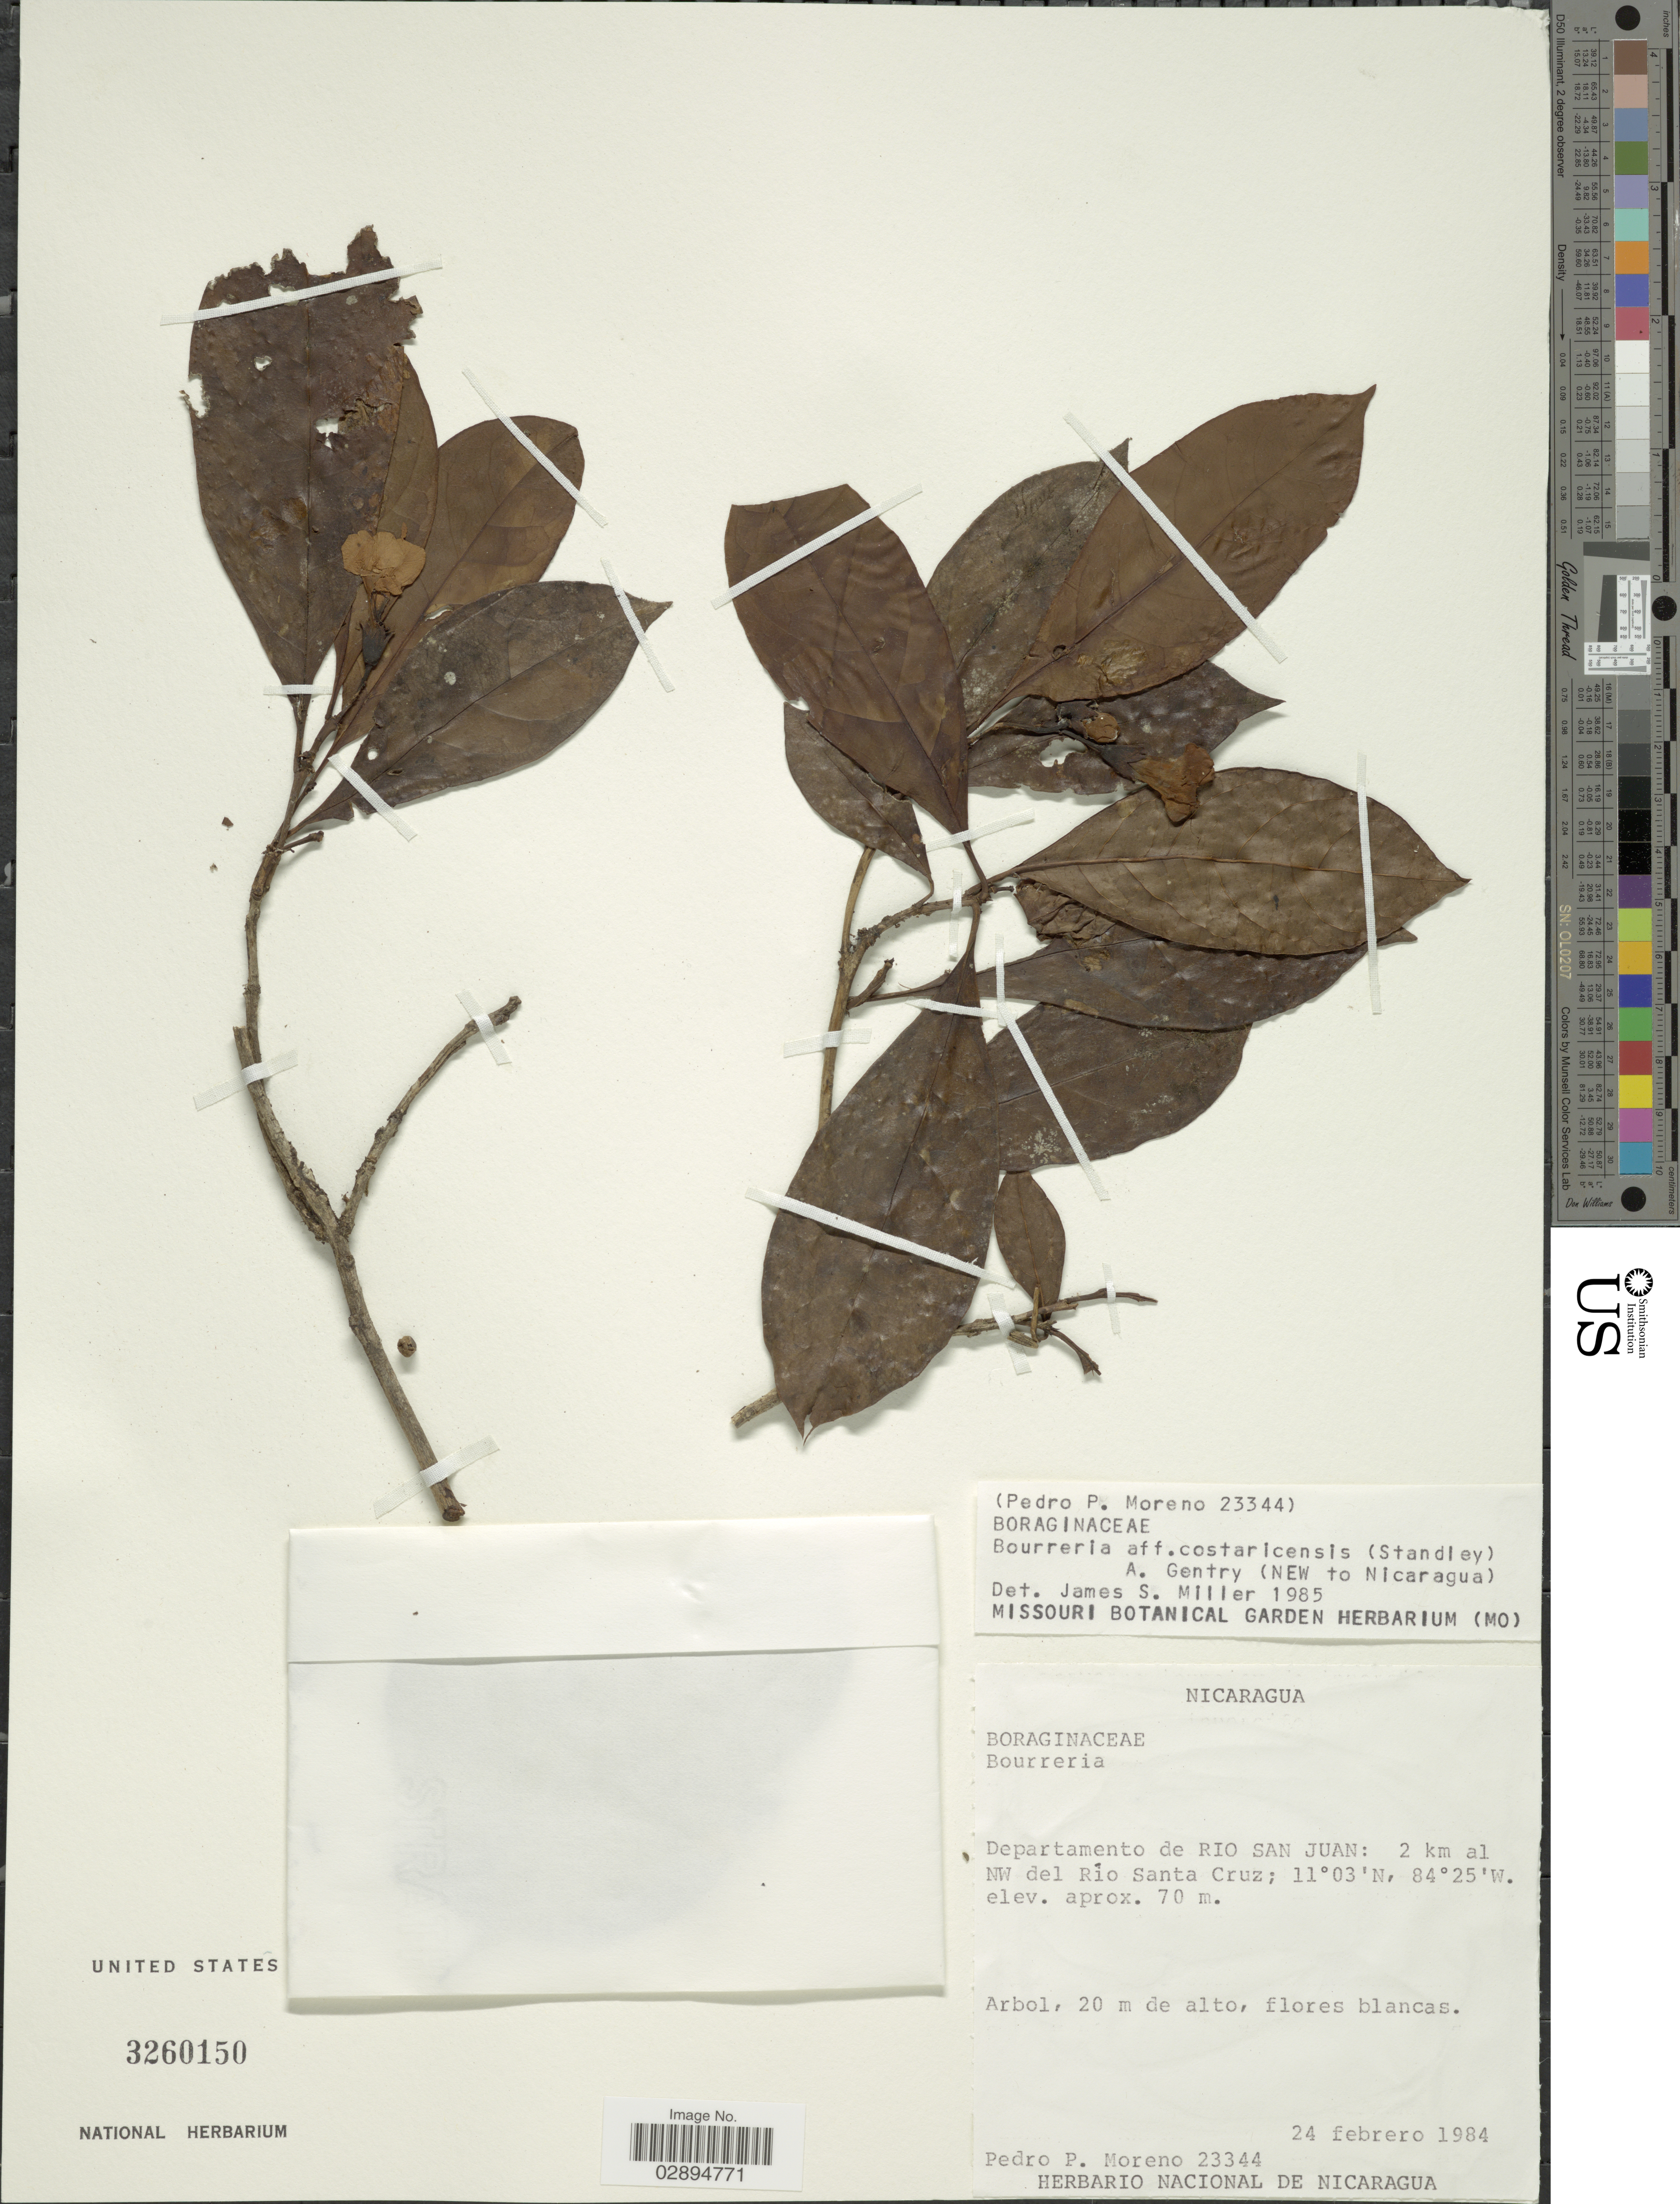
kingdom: Plantae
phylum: Tracheophyta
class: Magnoliopsida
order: Boraginales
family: Ehretiaceae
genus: Bourreria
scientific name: Bourreria costaricensis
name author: (Standl.) A.H. Gentry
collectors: P. Moreno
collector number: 23344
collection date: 1984-02-24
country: Nicaragua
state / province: Rio San Juan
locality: Departamento de Rio San Juan: 2 km al NW del Río Santa Cruz.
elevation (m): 70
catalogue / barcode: US 3260150